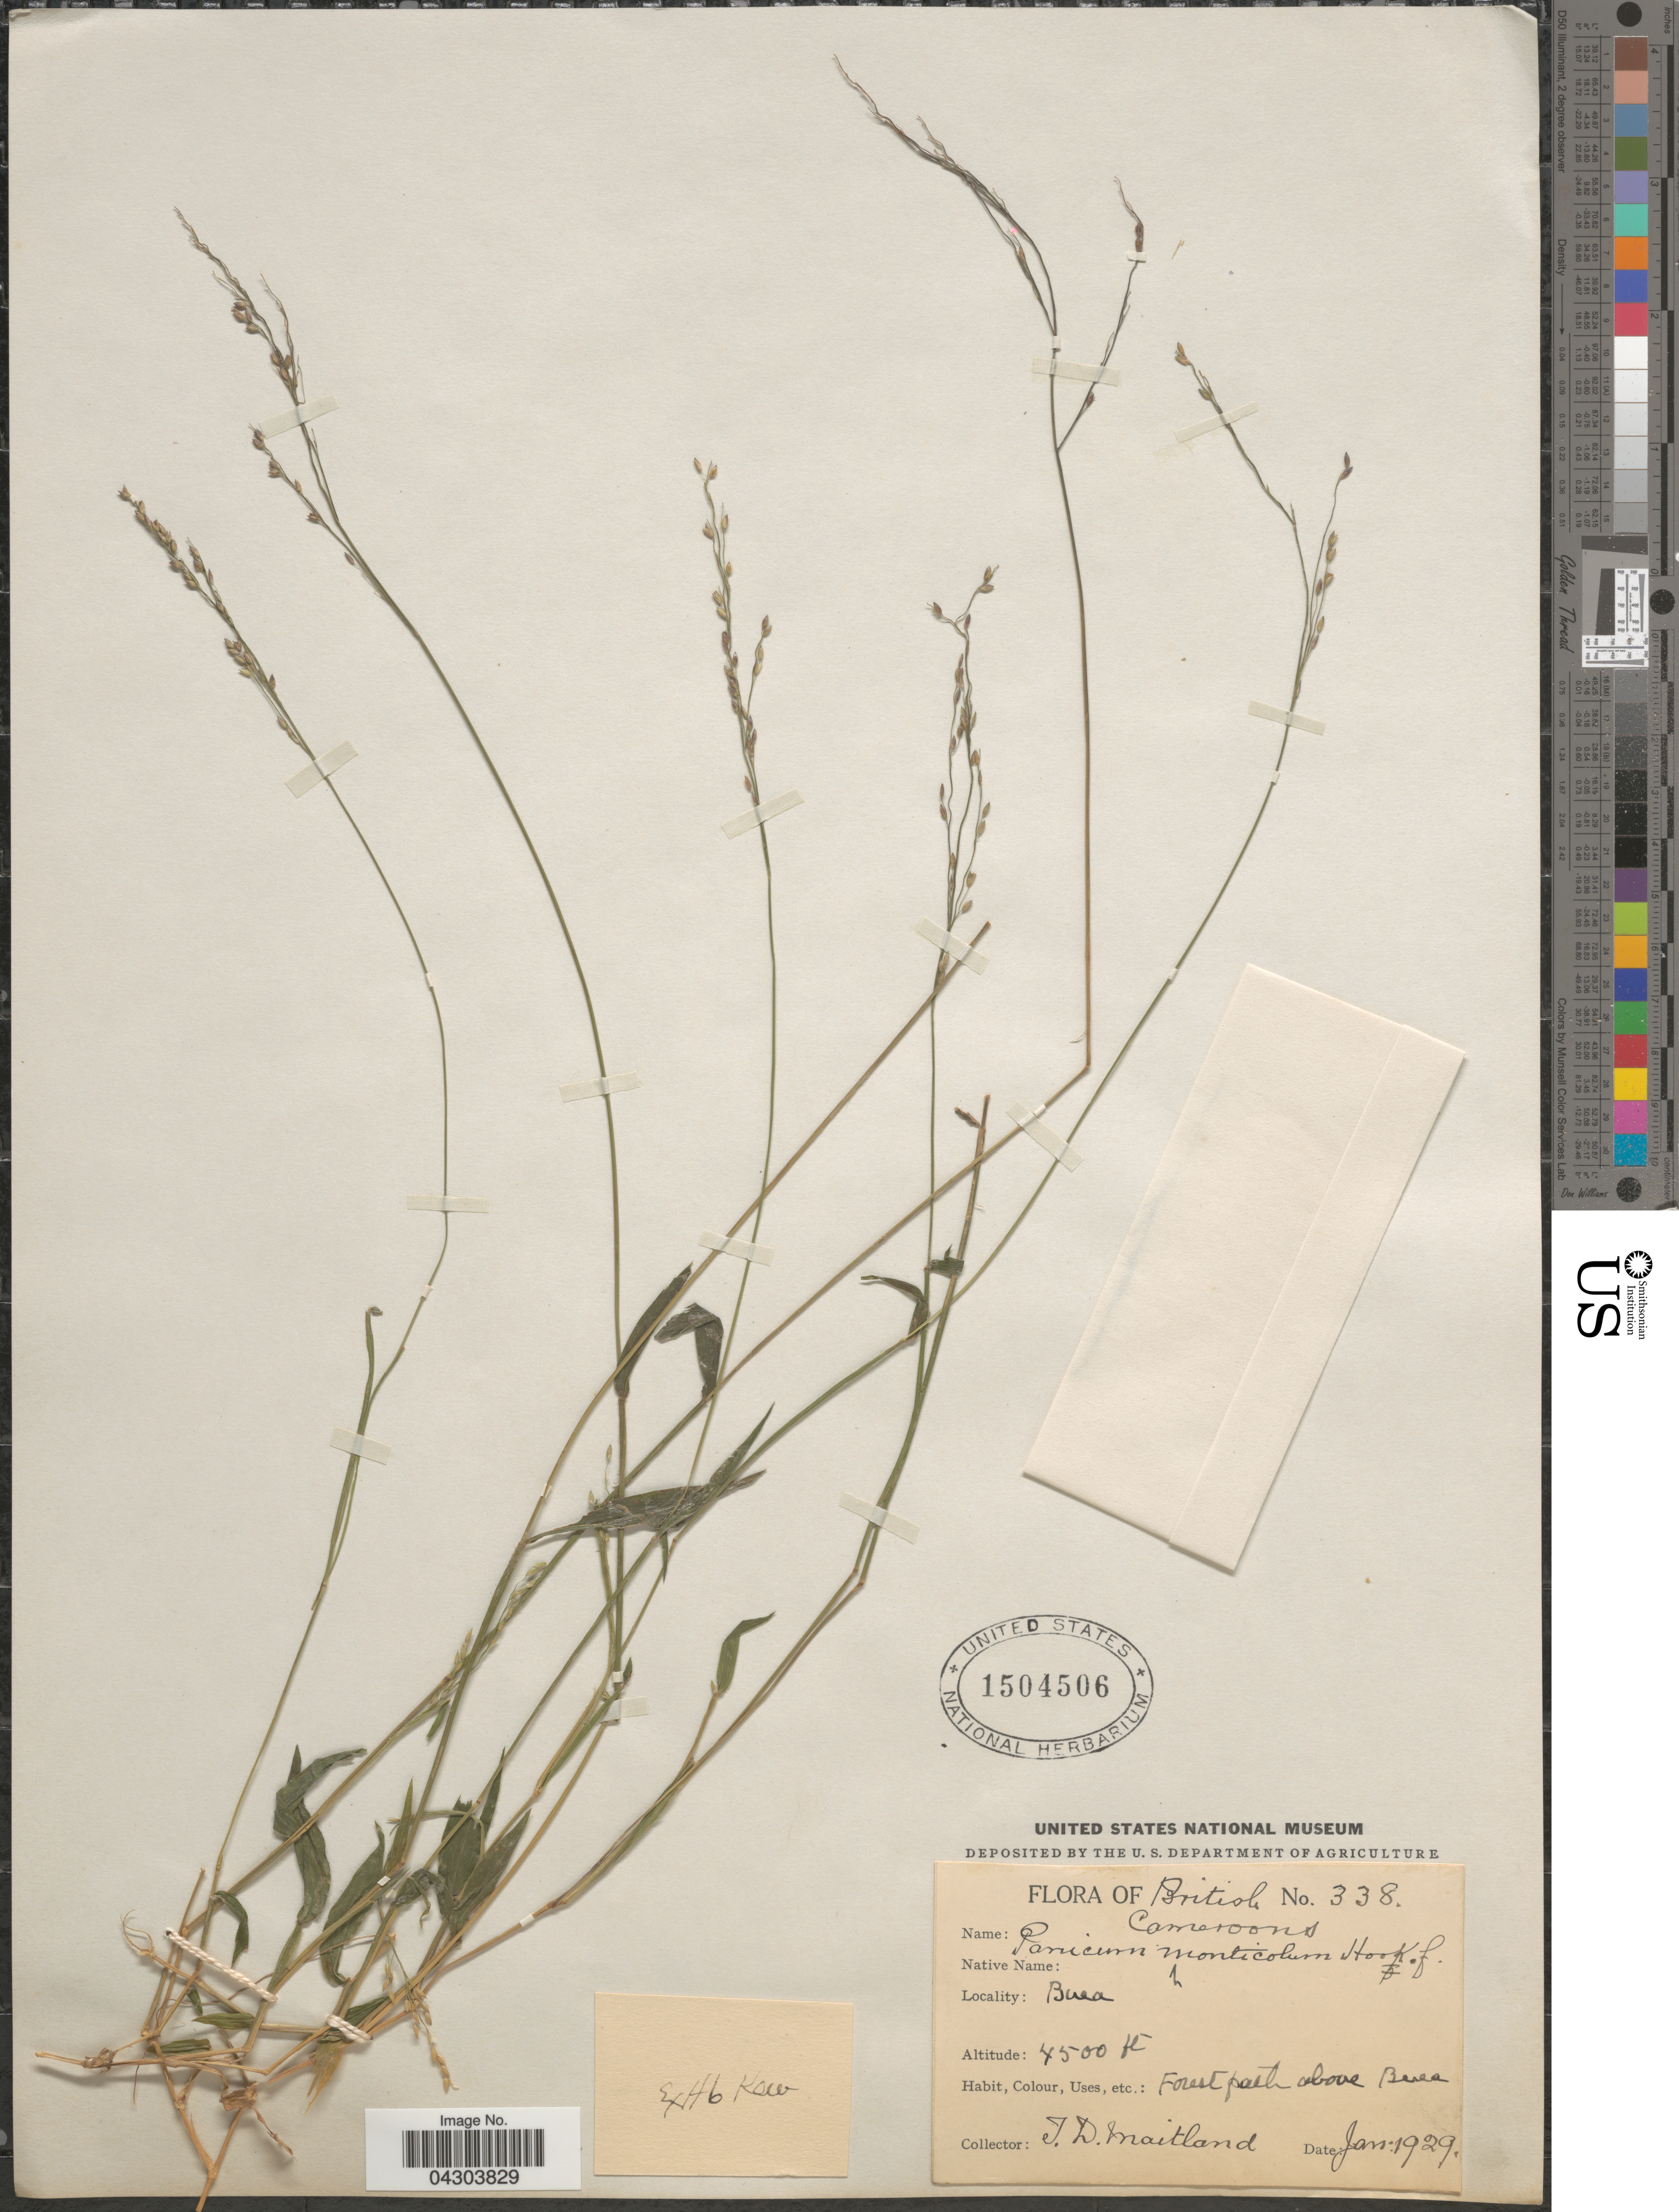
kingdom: Plantae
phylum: Tracheophyta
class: Liliopsida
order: Poales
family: Poaceae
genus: Panicum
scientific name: Panicum monticola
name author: Hillebr.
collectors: T. Maitland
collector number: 338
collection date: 1929-01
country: Cameroon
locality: British Cameroons. Buea.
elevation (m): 1372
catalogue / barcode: US 1504506